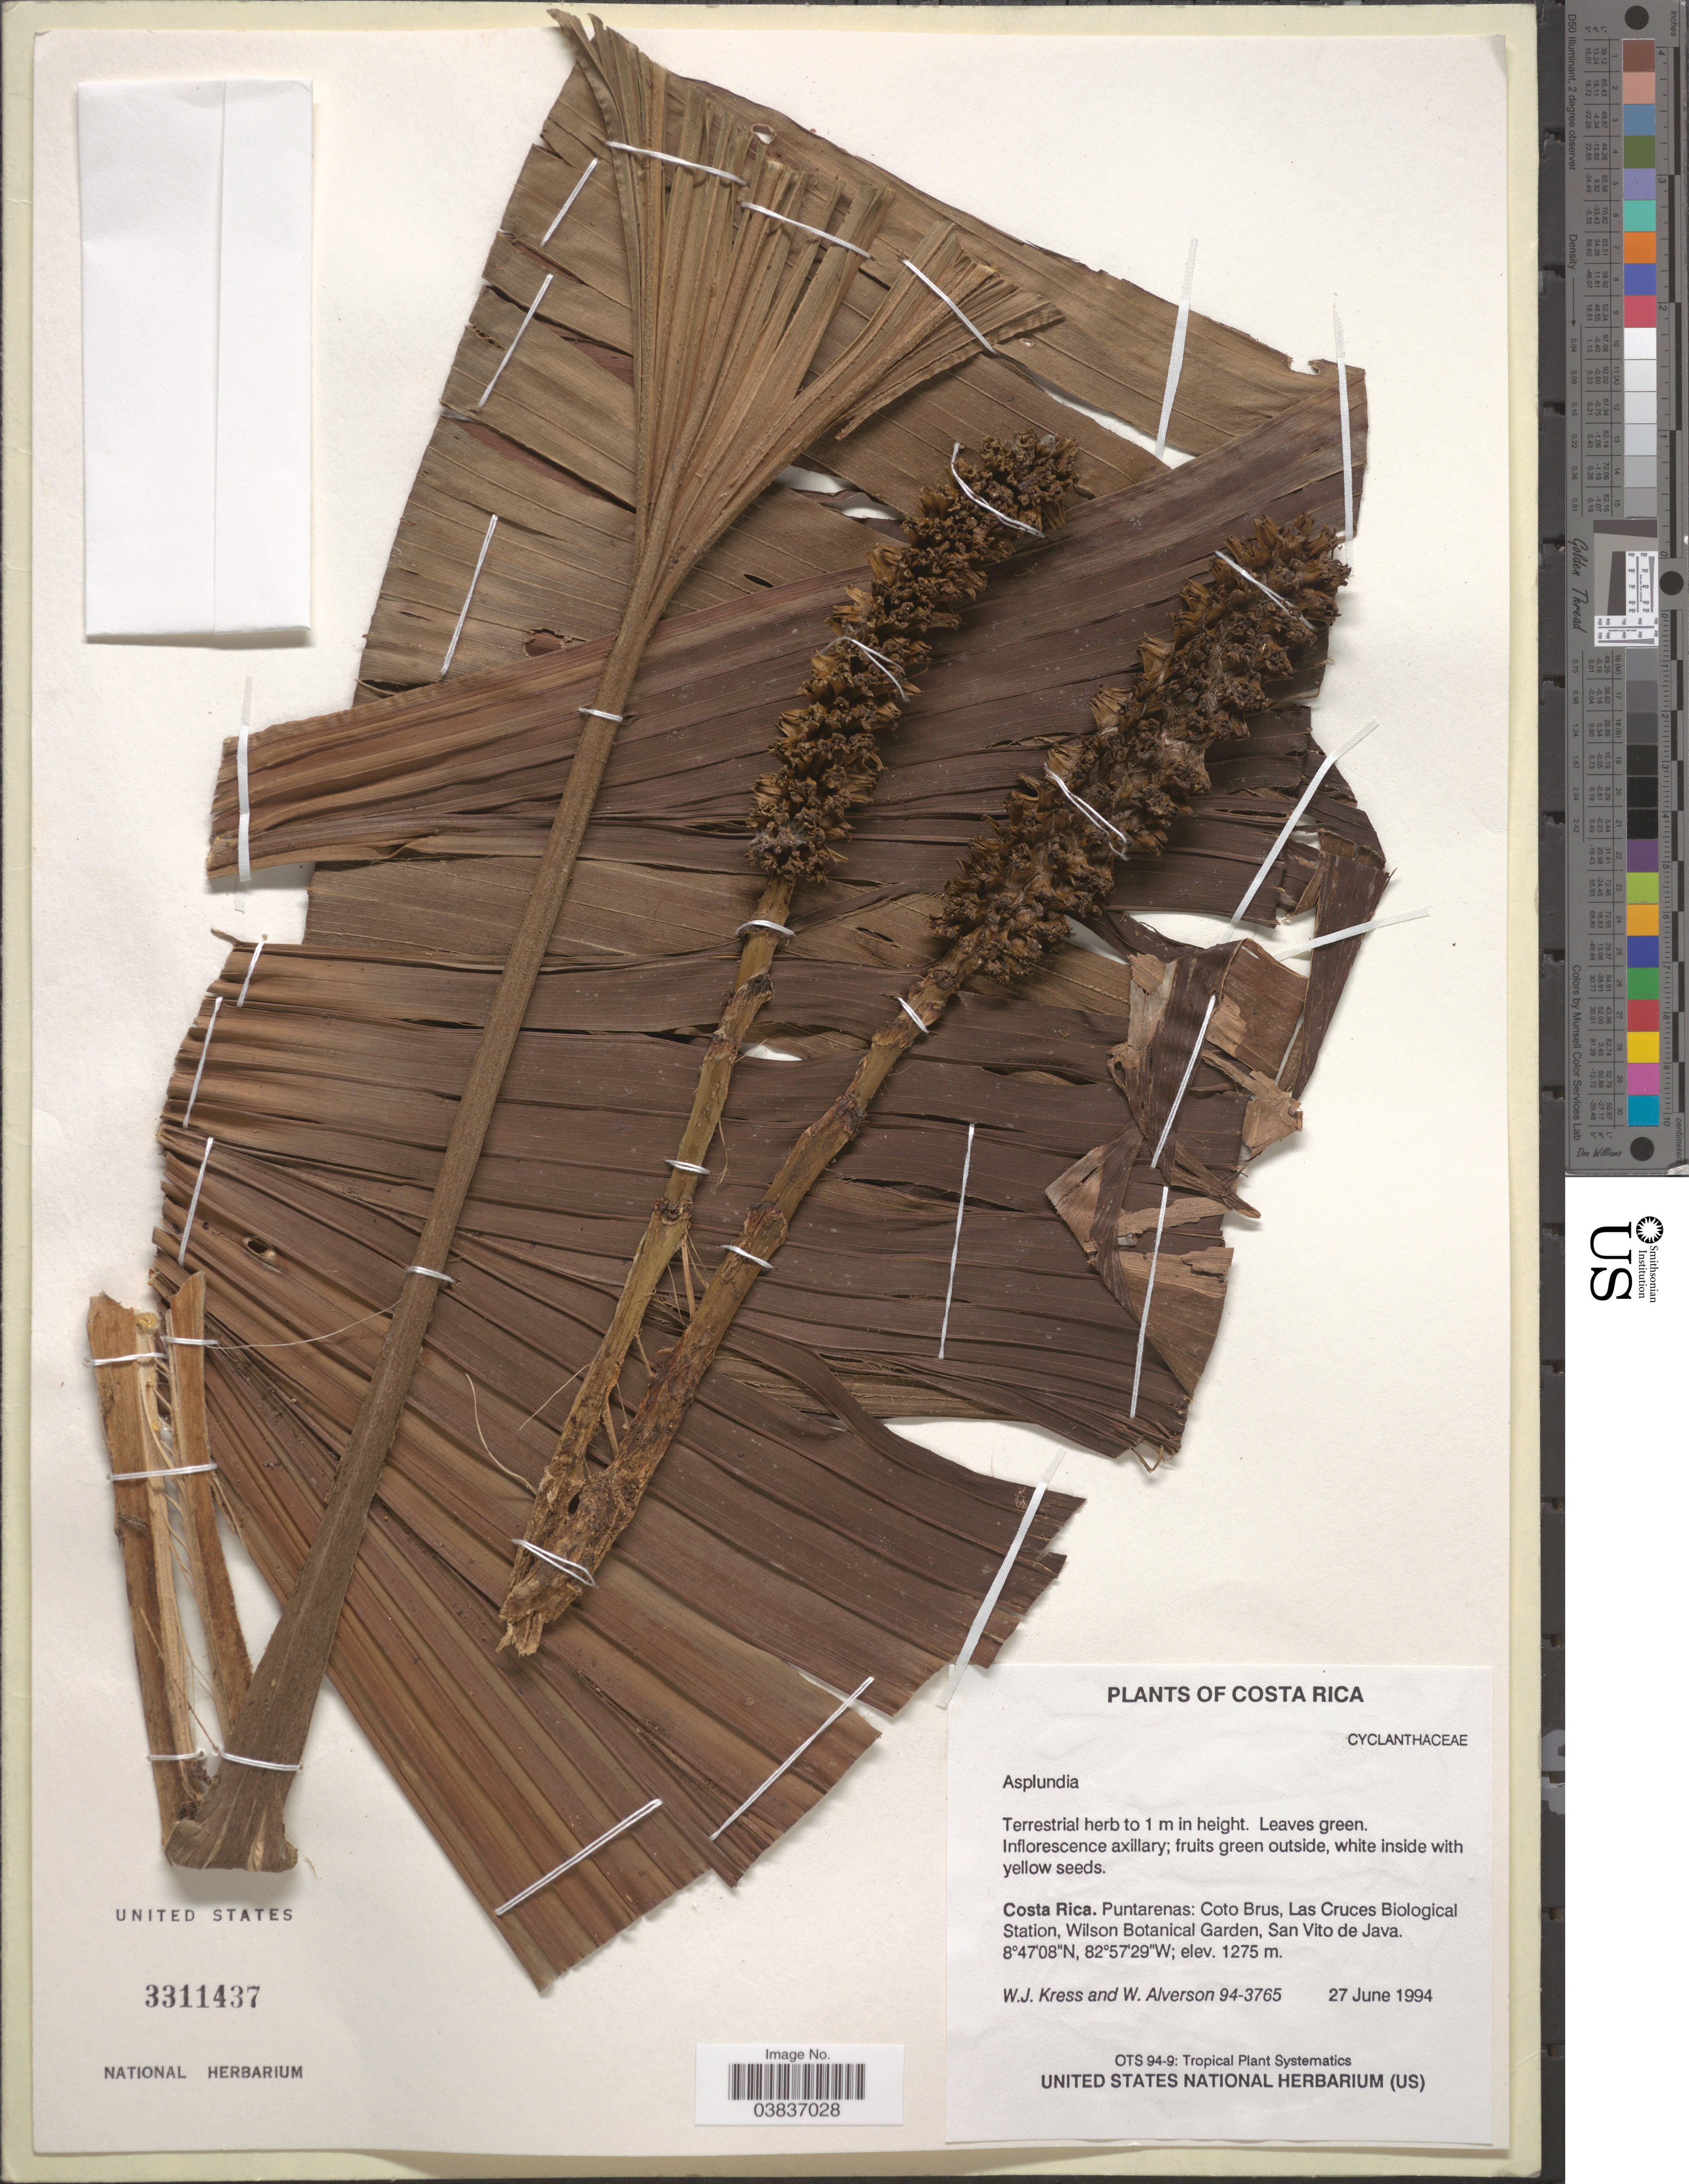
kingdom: Plantae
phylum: Tracheophyta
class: Liliopsida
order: Pandanales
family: Cyclanthaceae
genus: Asplundia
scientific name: Asplundia sp.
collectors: W. J. Kress & W. S. Alverson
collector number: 94-3765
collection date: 1994-06-27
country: Costa Rica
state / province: Puntarenas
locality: Coto Brus, Las Cruces Biological Station, Wilson Botanical Garden, San Vito de Java.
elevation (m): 1275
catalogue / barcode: US 3311437